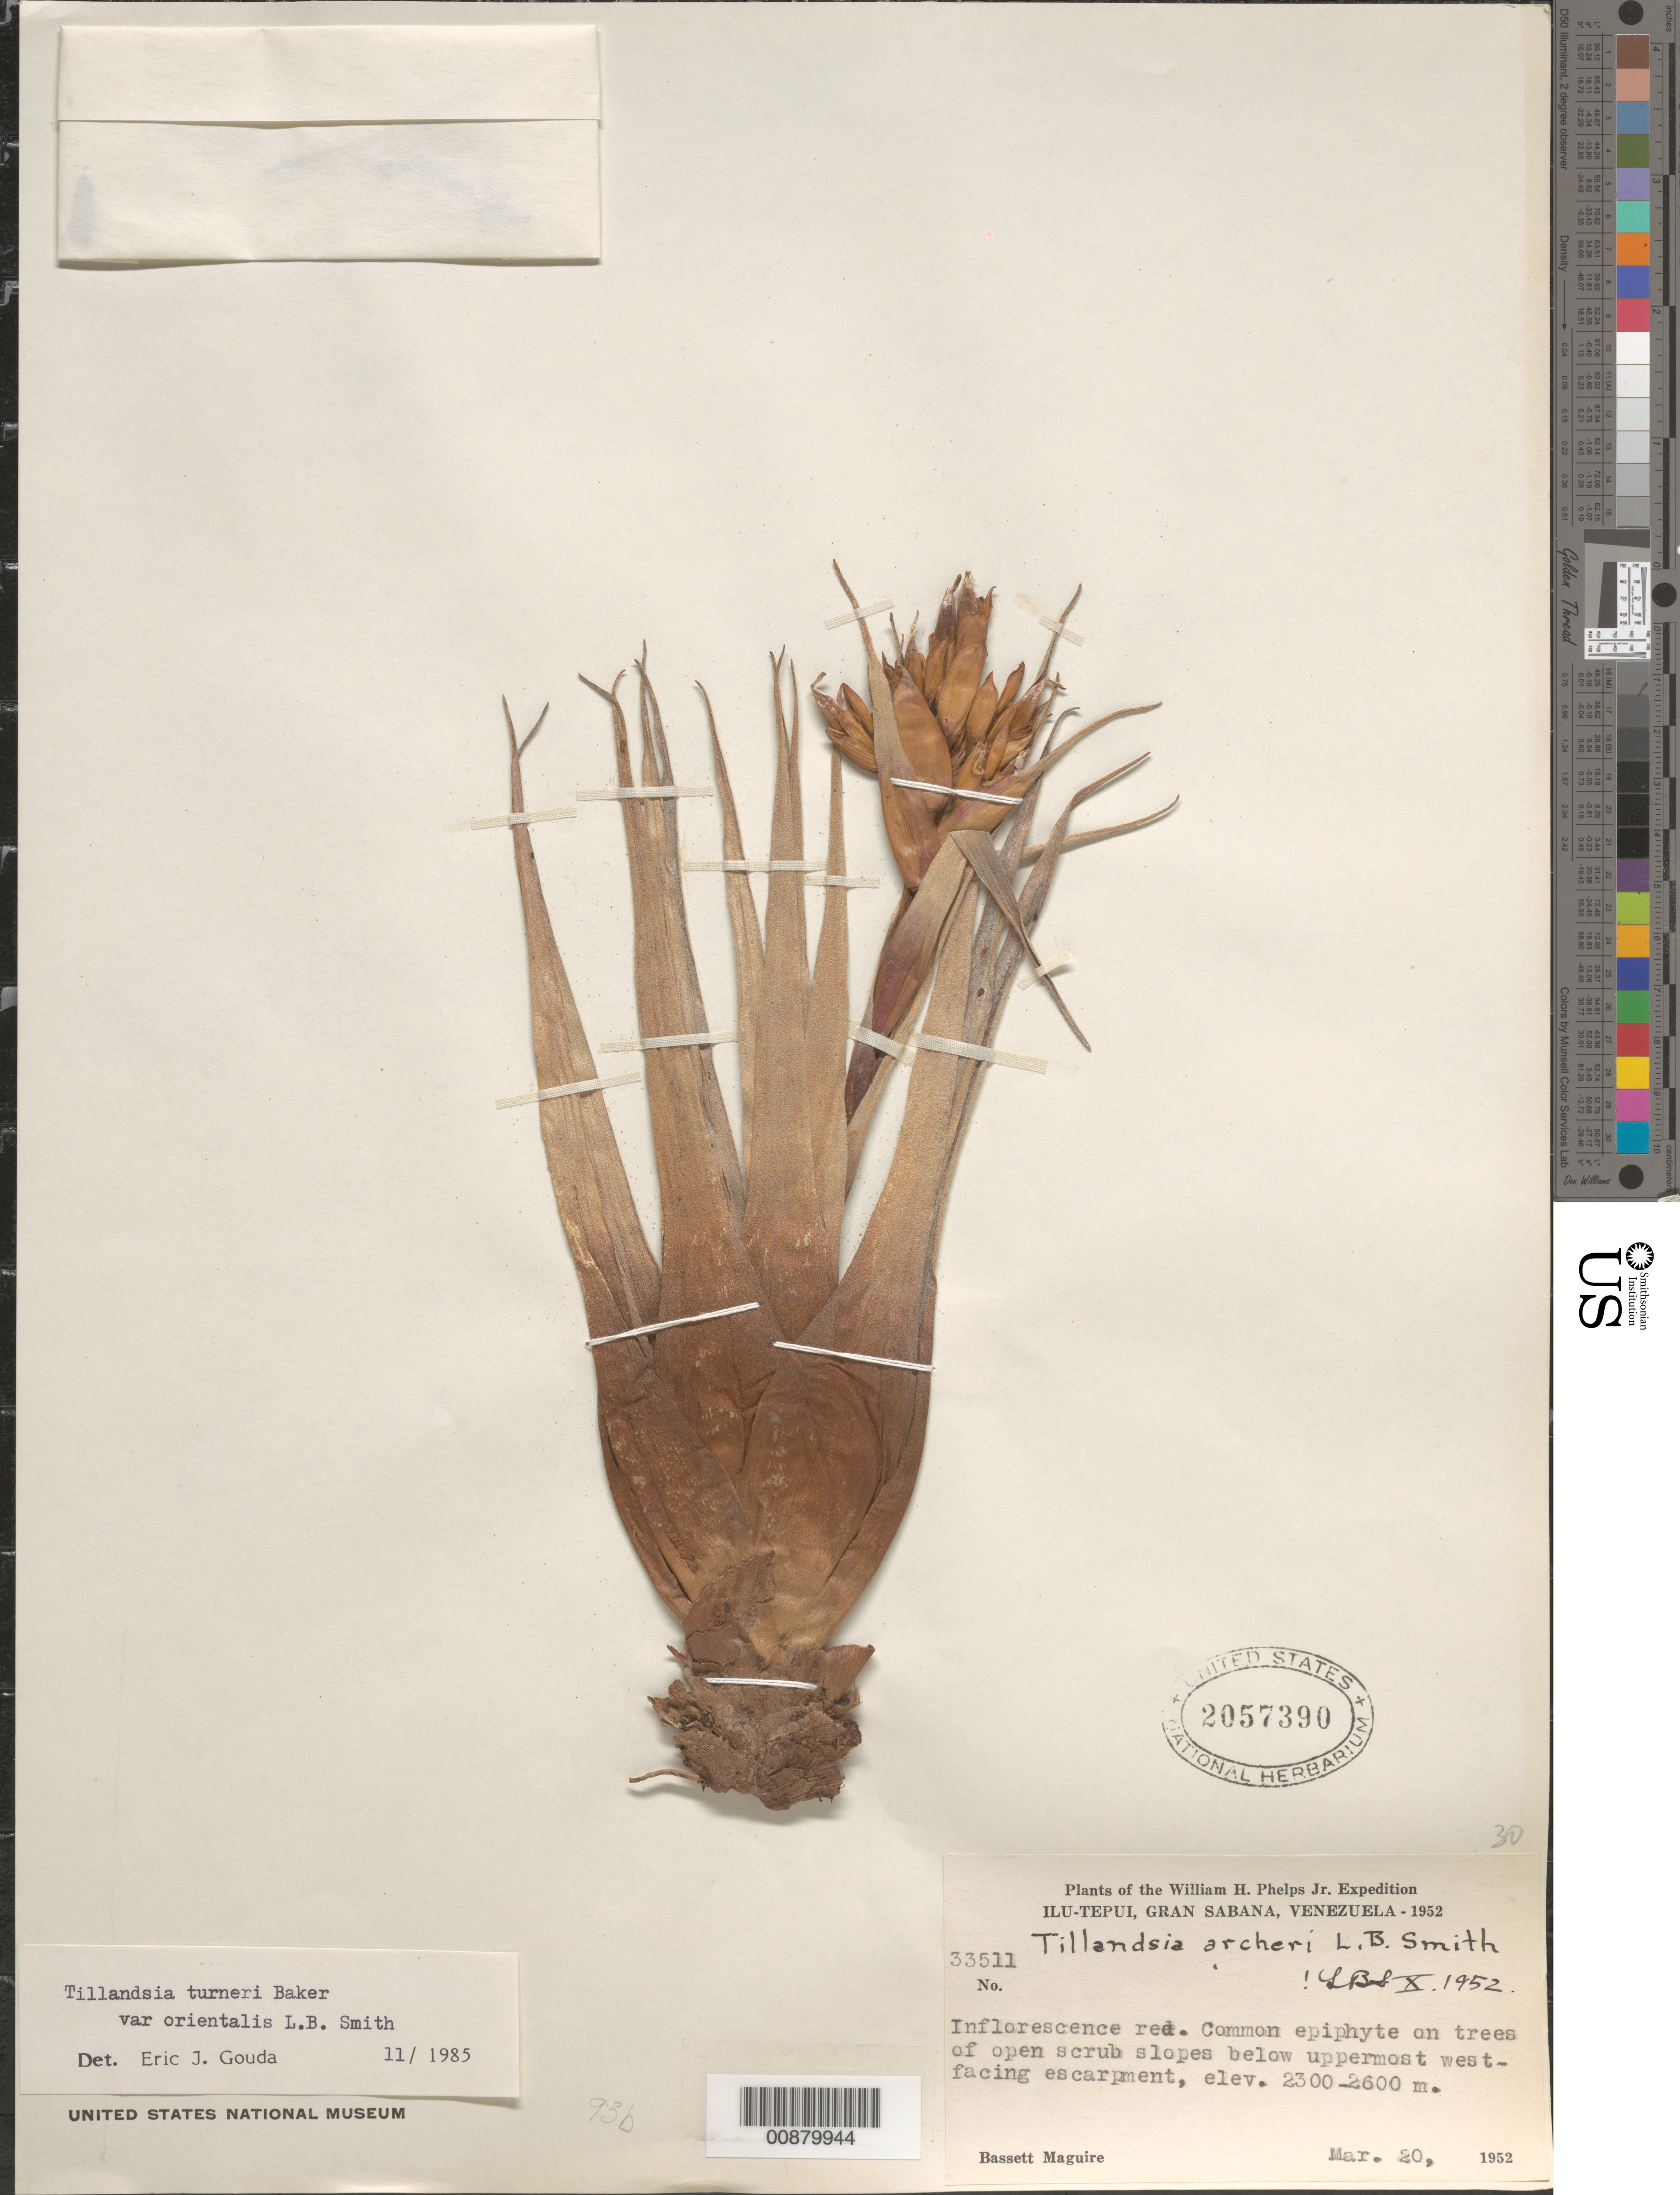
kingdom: Plantae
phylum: Tracheophyta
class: Liliopsida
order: Poales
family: Bromeliaceae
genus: Tillandsia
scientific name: Tillandsia turneri var. orientalis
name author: L.B. Sm.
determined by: Gouda, E. J.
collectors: B. Maguire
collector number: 33511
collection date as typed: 20-Mar-52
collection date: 1952-03-20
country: Venezuela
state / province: Bolívar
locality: Gran Sabana, Ilu-tepuí, slopes below uppermost west-facing escarpment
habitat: On trees of open scrub slopes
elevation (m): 2300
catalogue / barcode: US 2057390